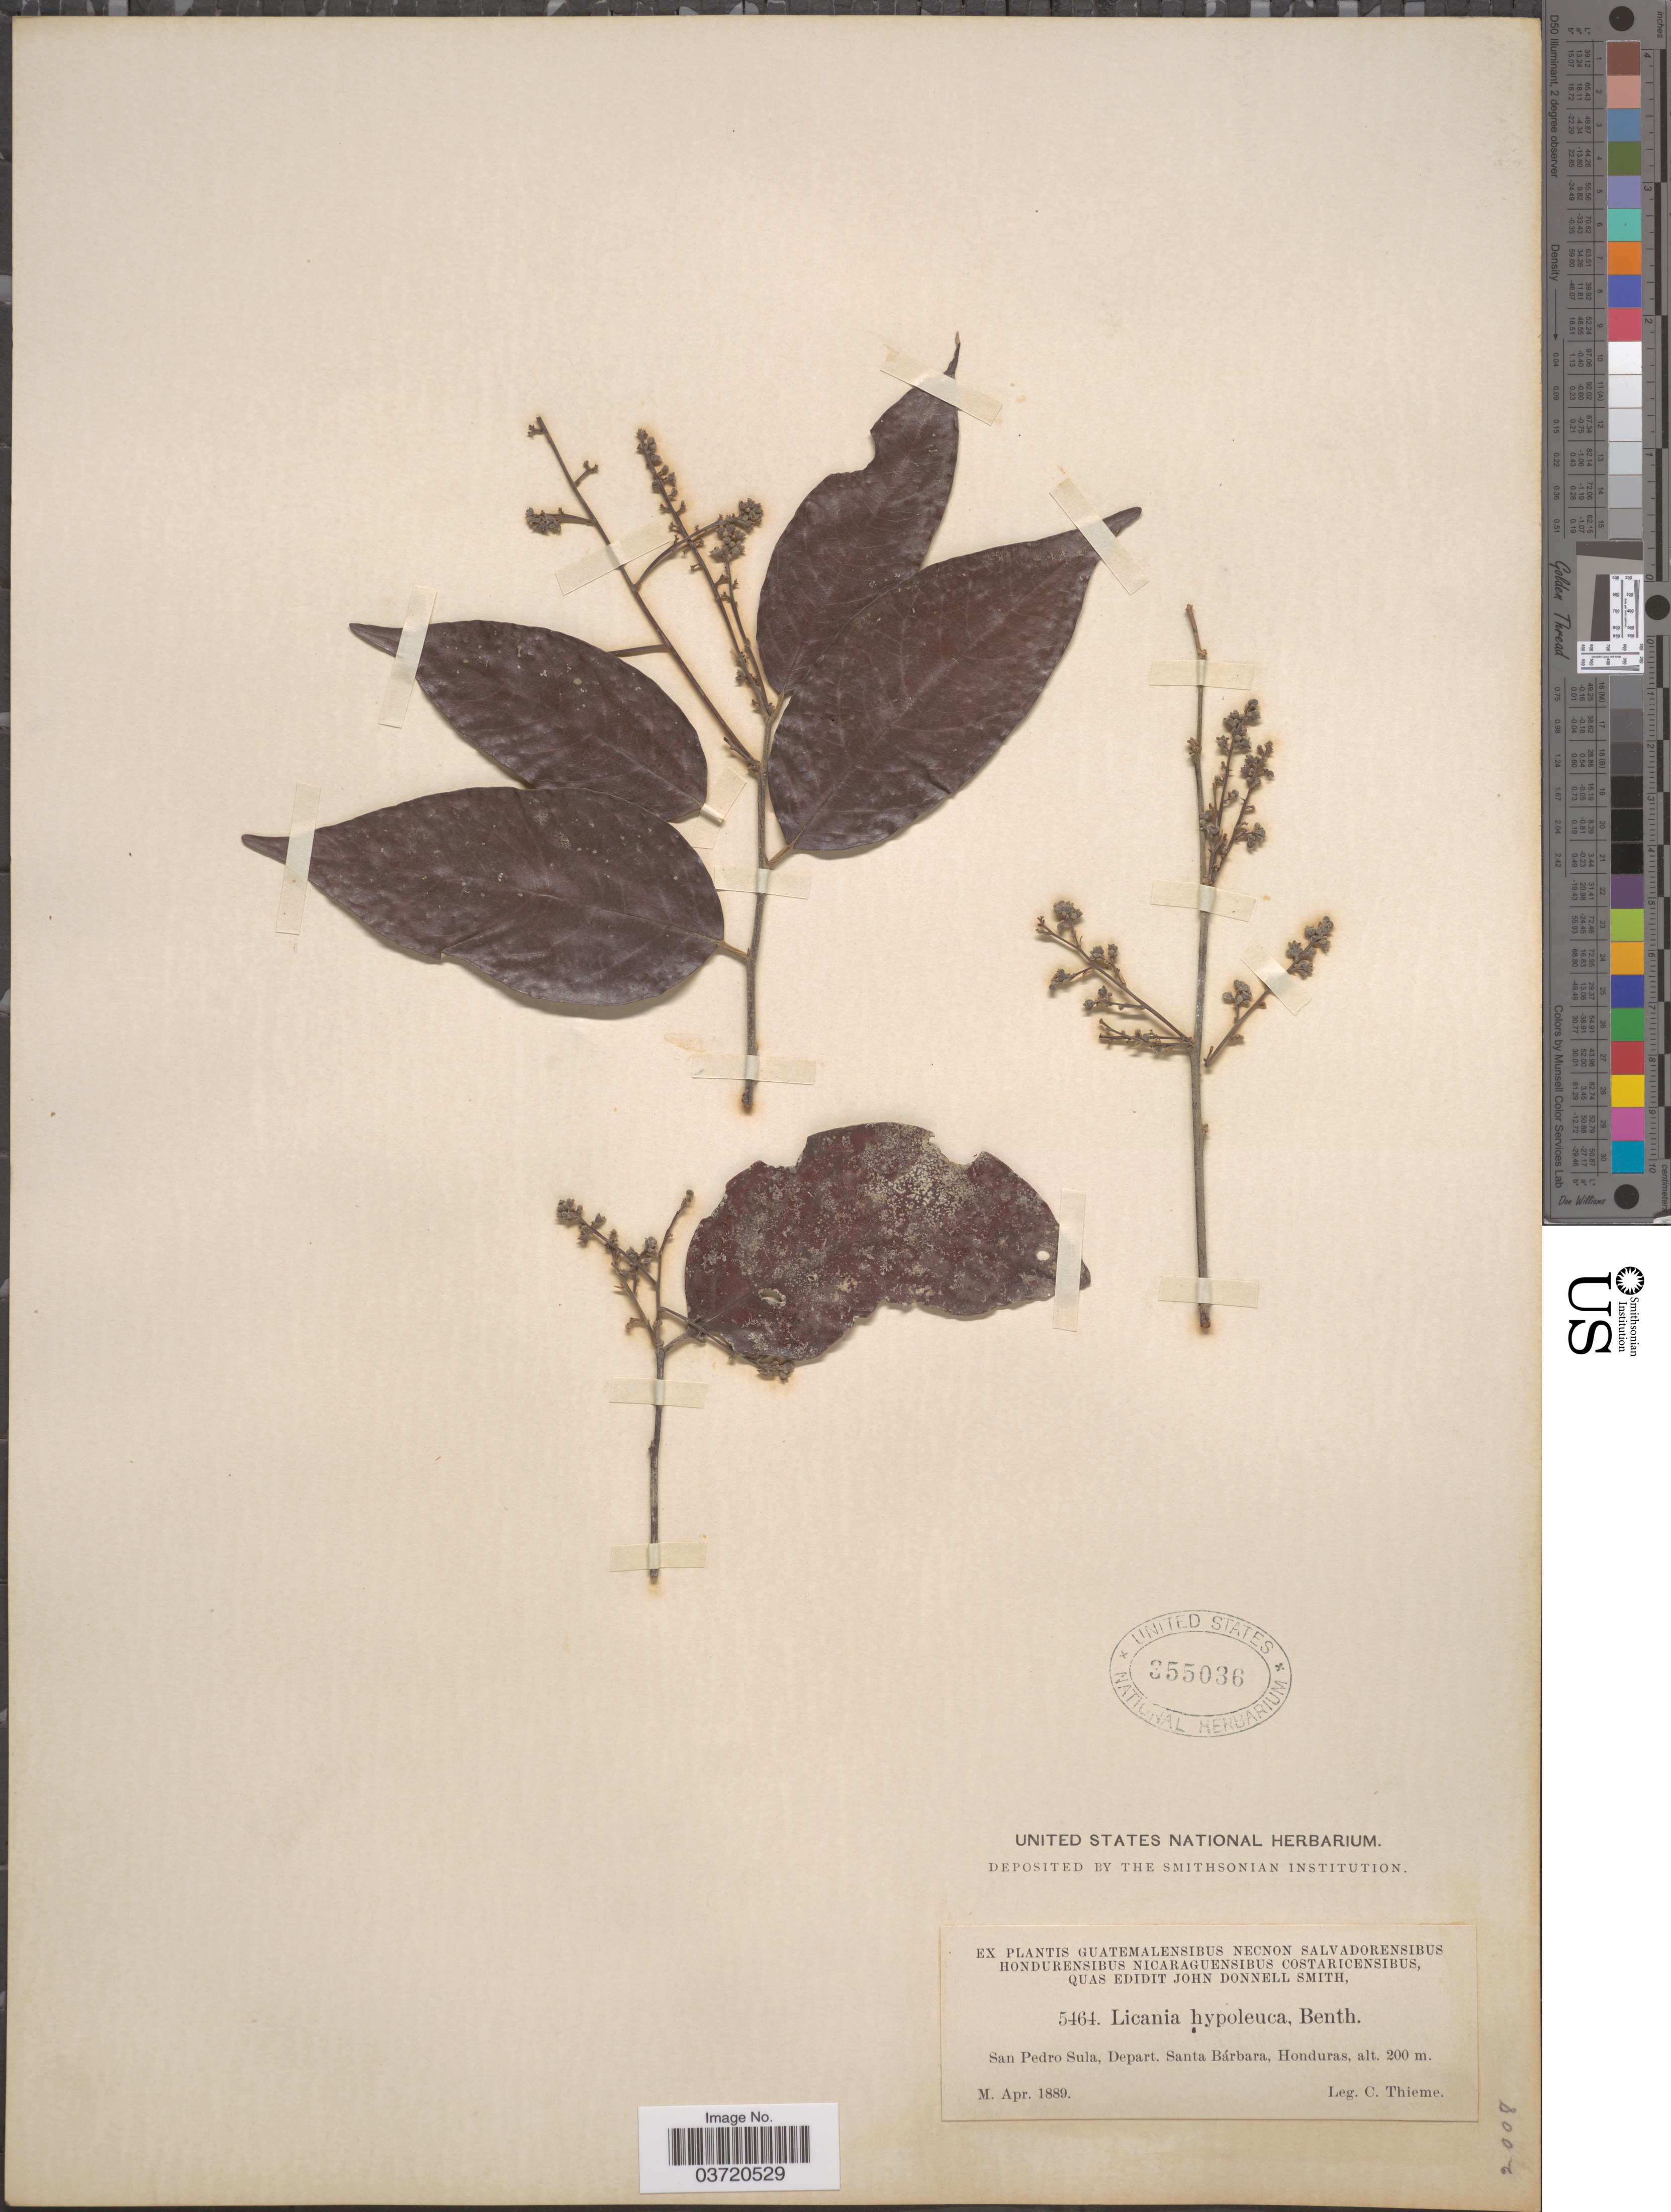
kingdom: Plantae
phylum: Tracheophyta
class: Magnoliopsida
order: Malpighiales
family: Chrysobalanaceae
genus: Licania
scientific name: Licania hypoleuca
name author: Benth.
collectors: C. Thieme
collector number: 5464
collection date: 1889-04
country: Honduras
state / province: Santa Barbara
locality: San Pedro Sula, Depart. Santa Bárbara.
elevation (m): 200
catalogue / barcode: US 355036